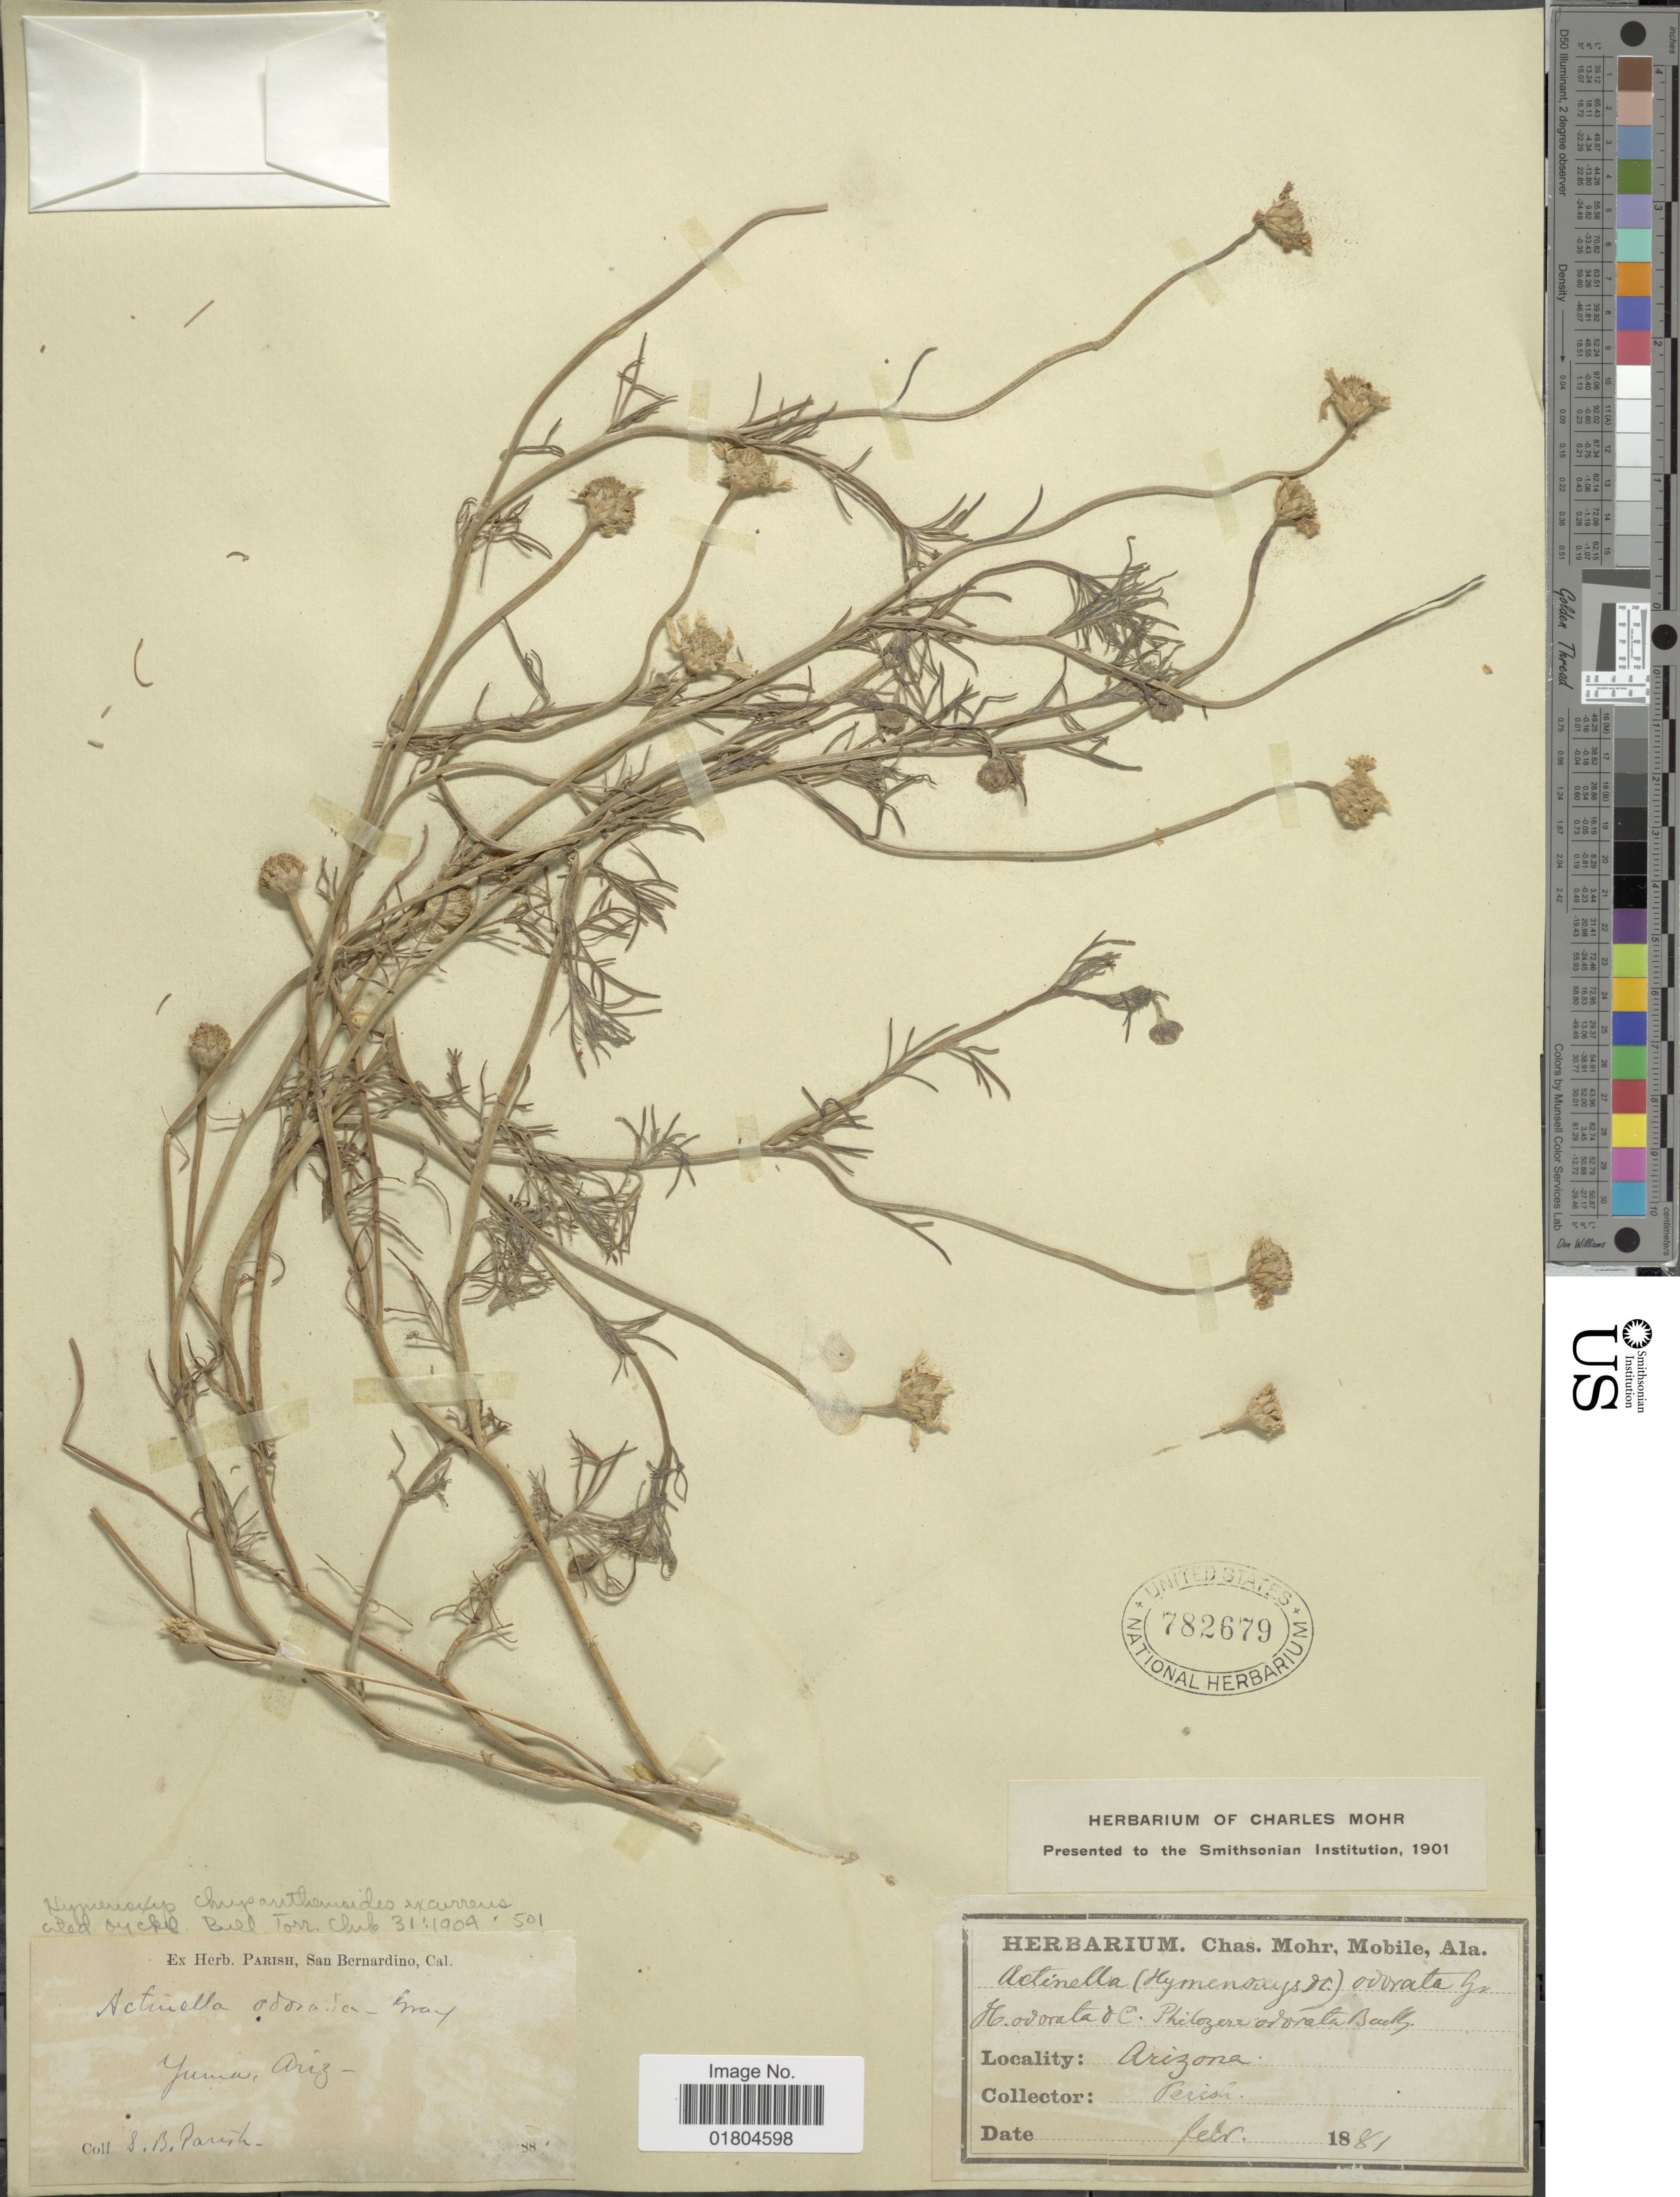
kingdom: Plantae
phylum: Tracheophyta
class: Magnoliopsida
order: Asterales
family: Asteraceae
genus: Hymenoxys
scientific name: Hymenoxys odorata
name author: DC.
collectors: S. B. Parish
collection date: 1881-02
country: United States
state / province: Arizona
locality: Yuma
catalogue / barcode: US 782679